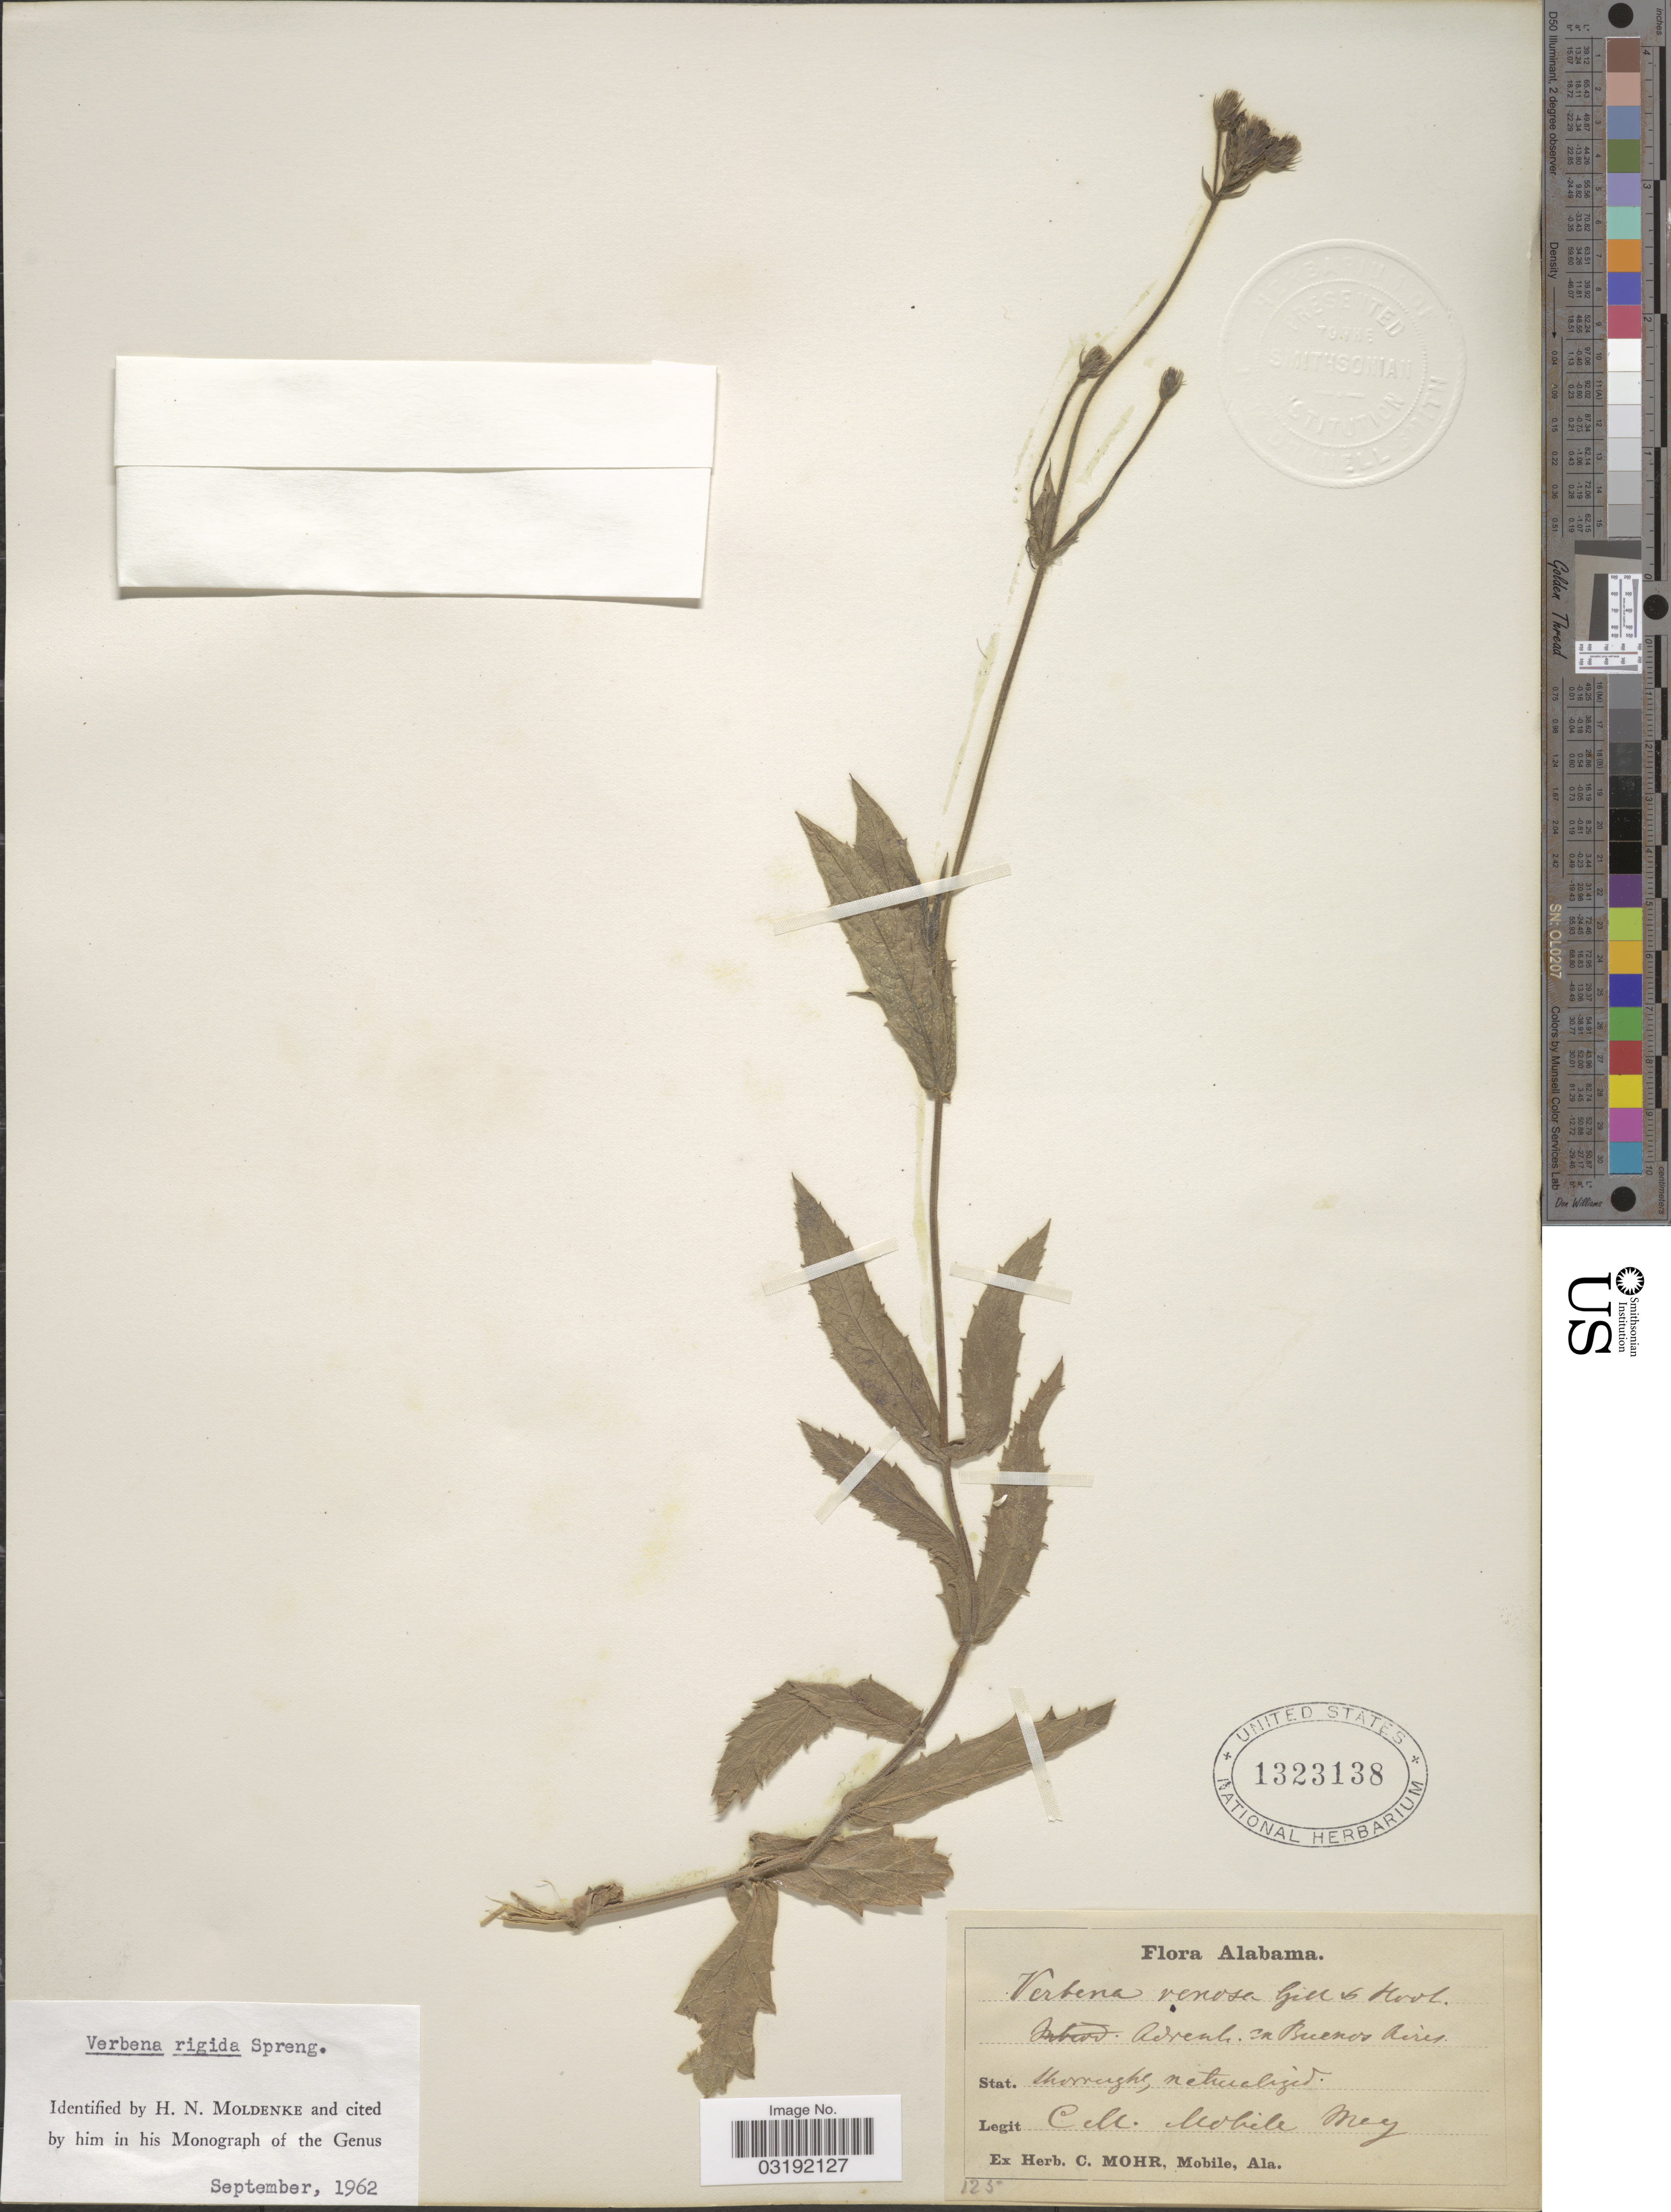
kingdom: Plantae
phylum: Tracheophyta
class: Magnoliopsida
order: Lamiales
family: Verbenaceae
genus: Verbena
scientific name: Verbena rigida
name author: Spreng.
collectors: C. T. Mohr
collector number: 125?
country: United States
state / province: Alabama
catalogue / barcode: US 1323138